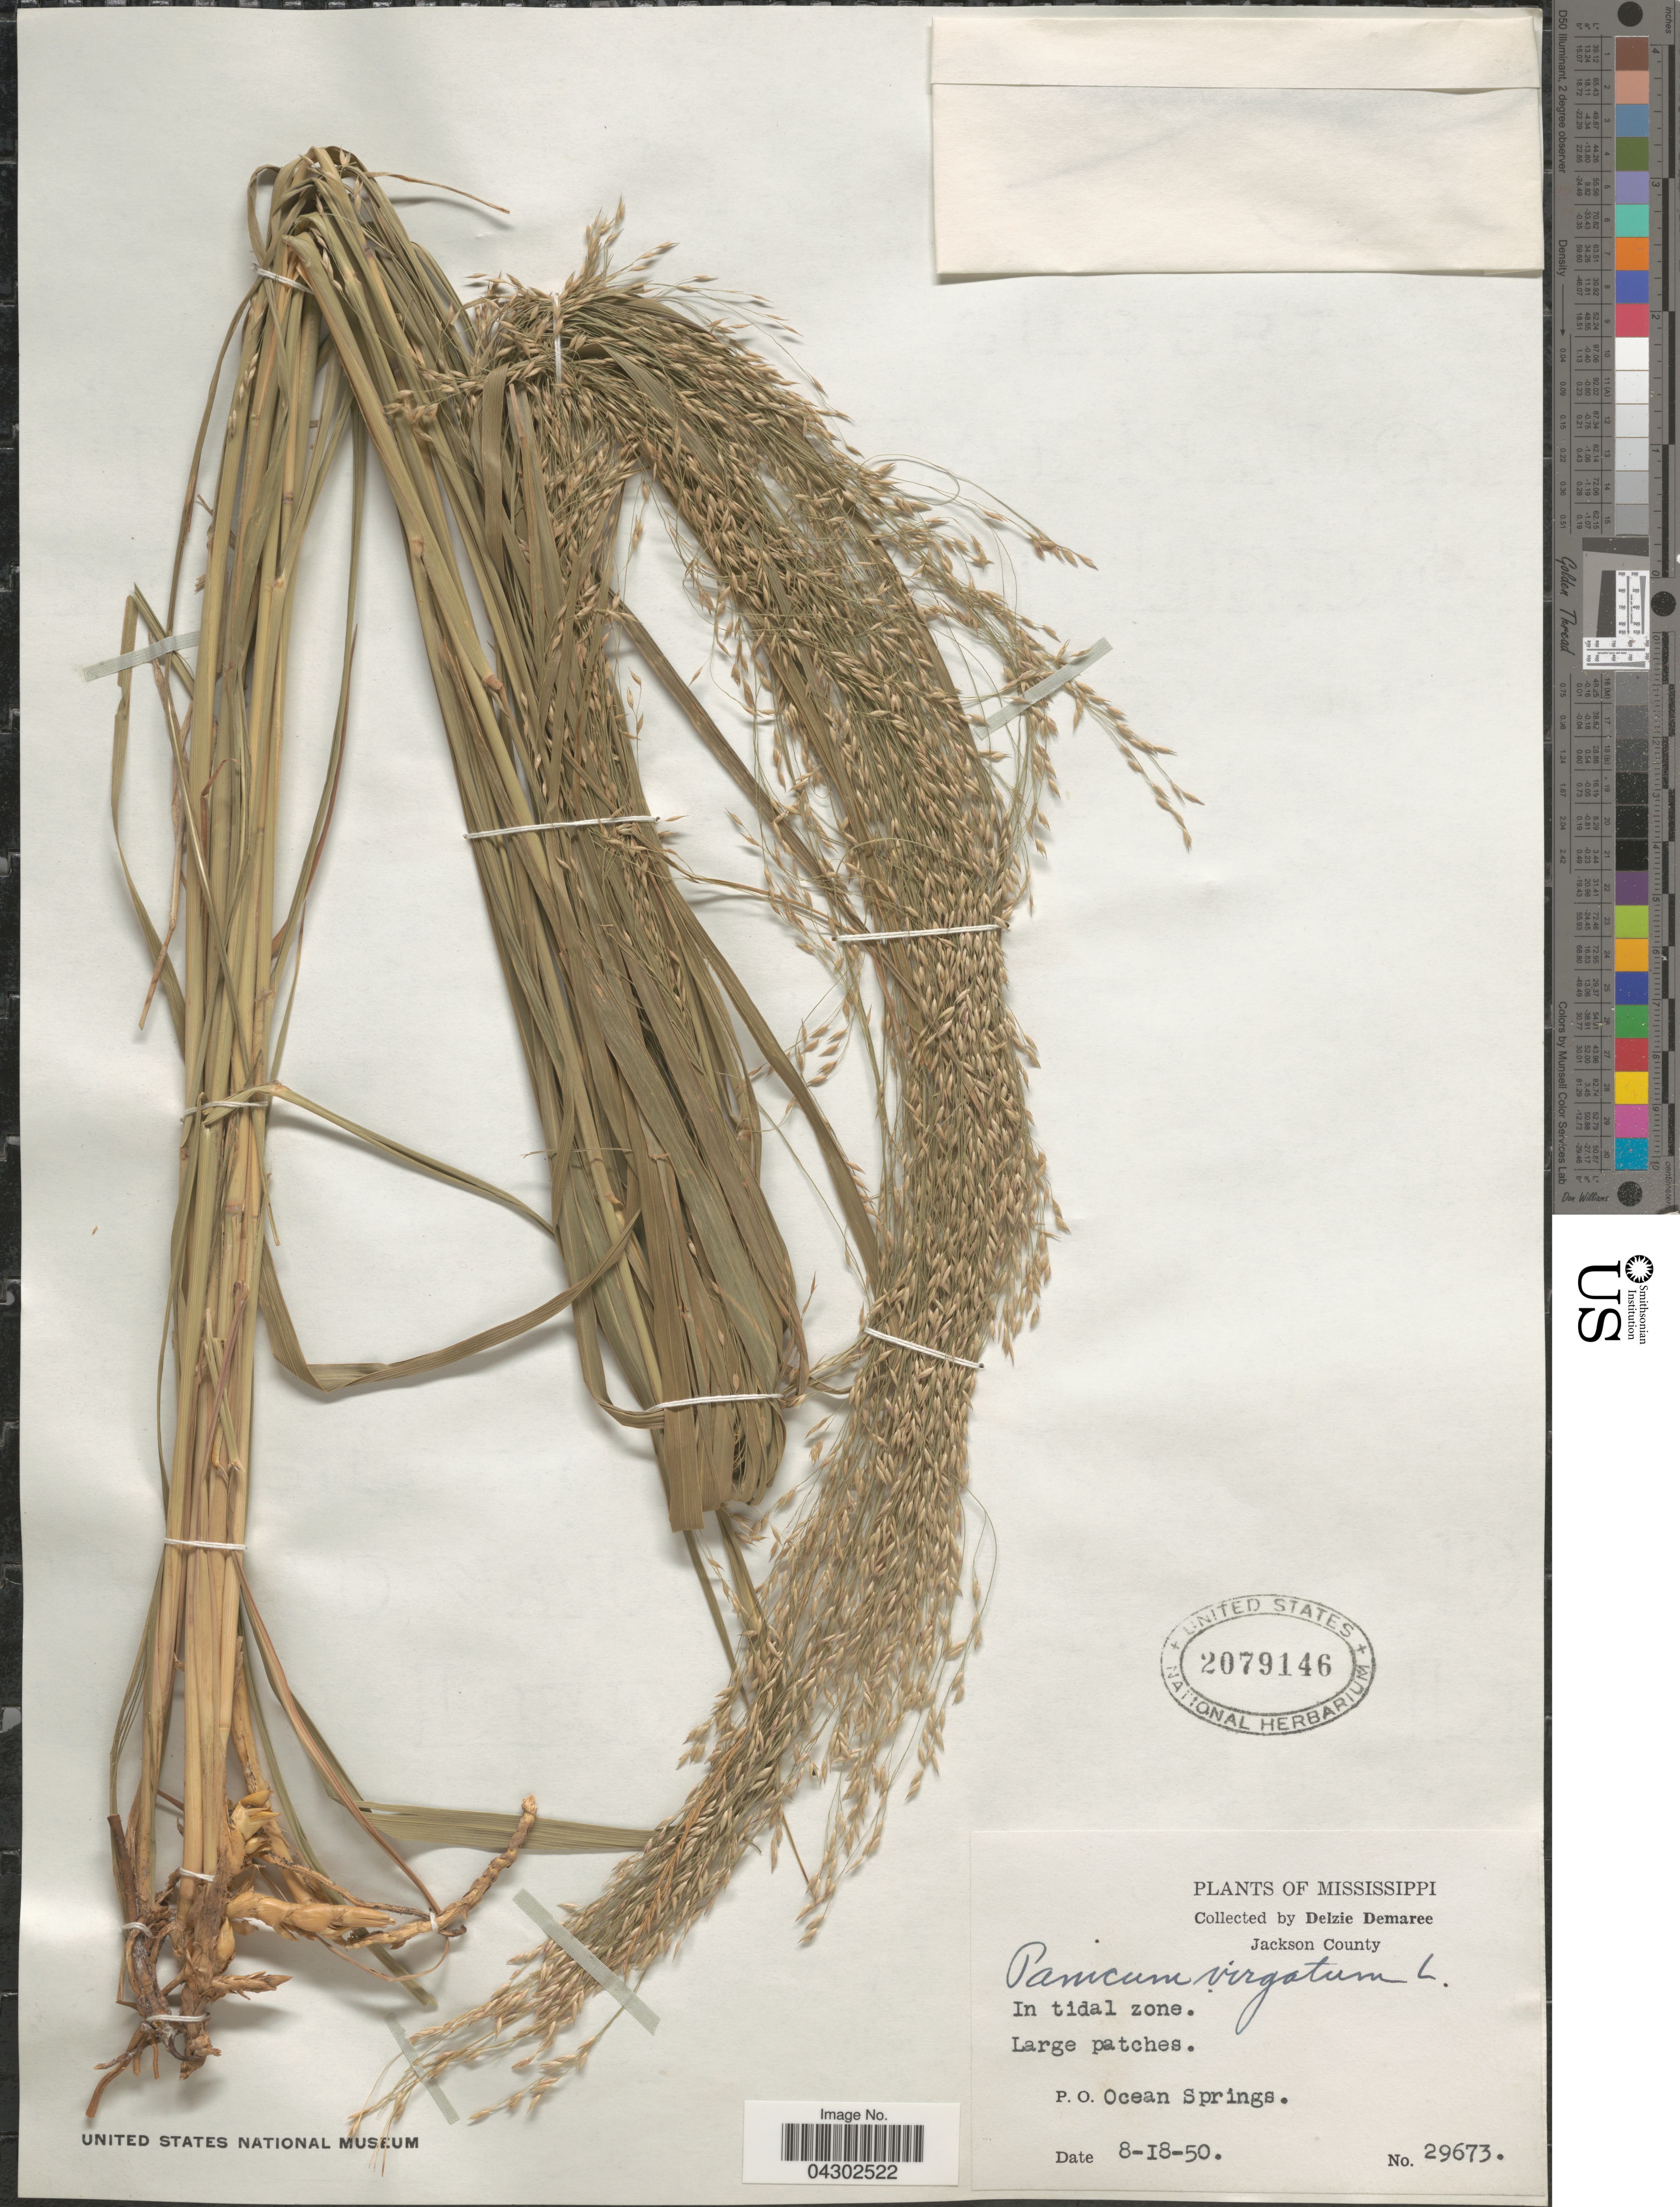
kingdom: Plantae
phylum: Tracheophyta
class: Liliopsida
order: Poales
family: Poaceae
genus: Panicum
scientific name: Panicum virgatum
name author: L.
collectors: D. Demaree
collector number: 29673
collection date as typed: Transcribed d/m/y: 18/8/50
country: United States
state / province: Mississippi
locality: Jackson County. In tidal zone. P. O. Ocean Springs.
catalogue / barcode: US 2079146